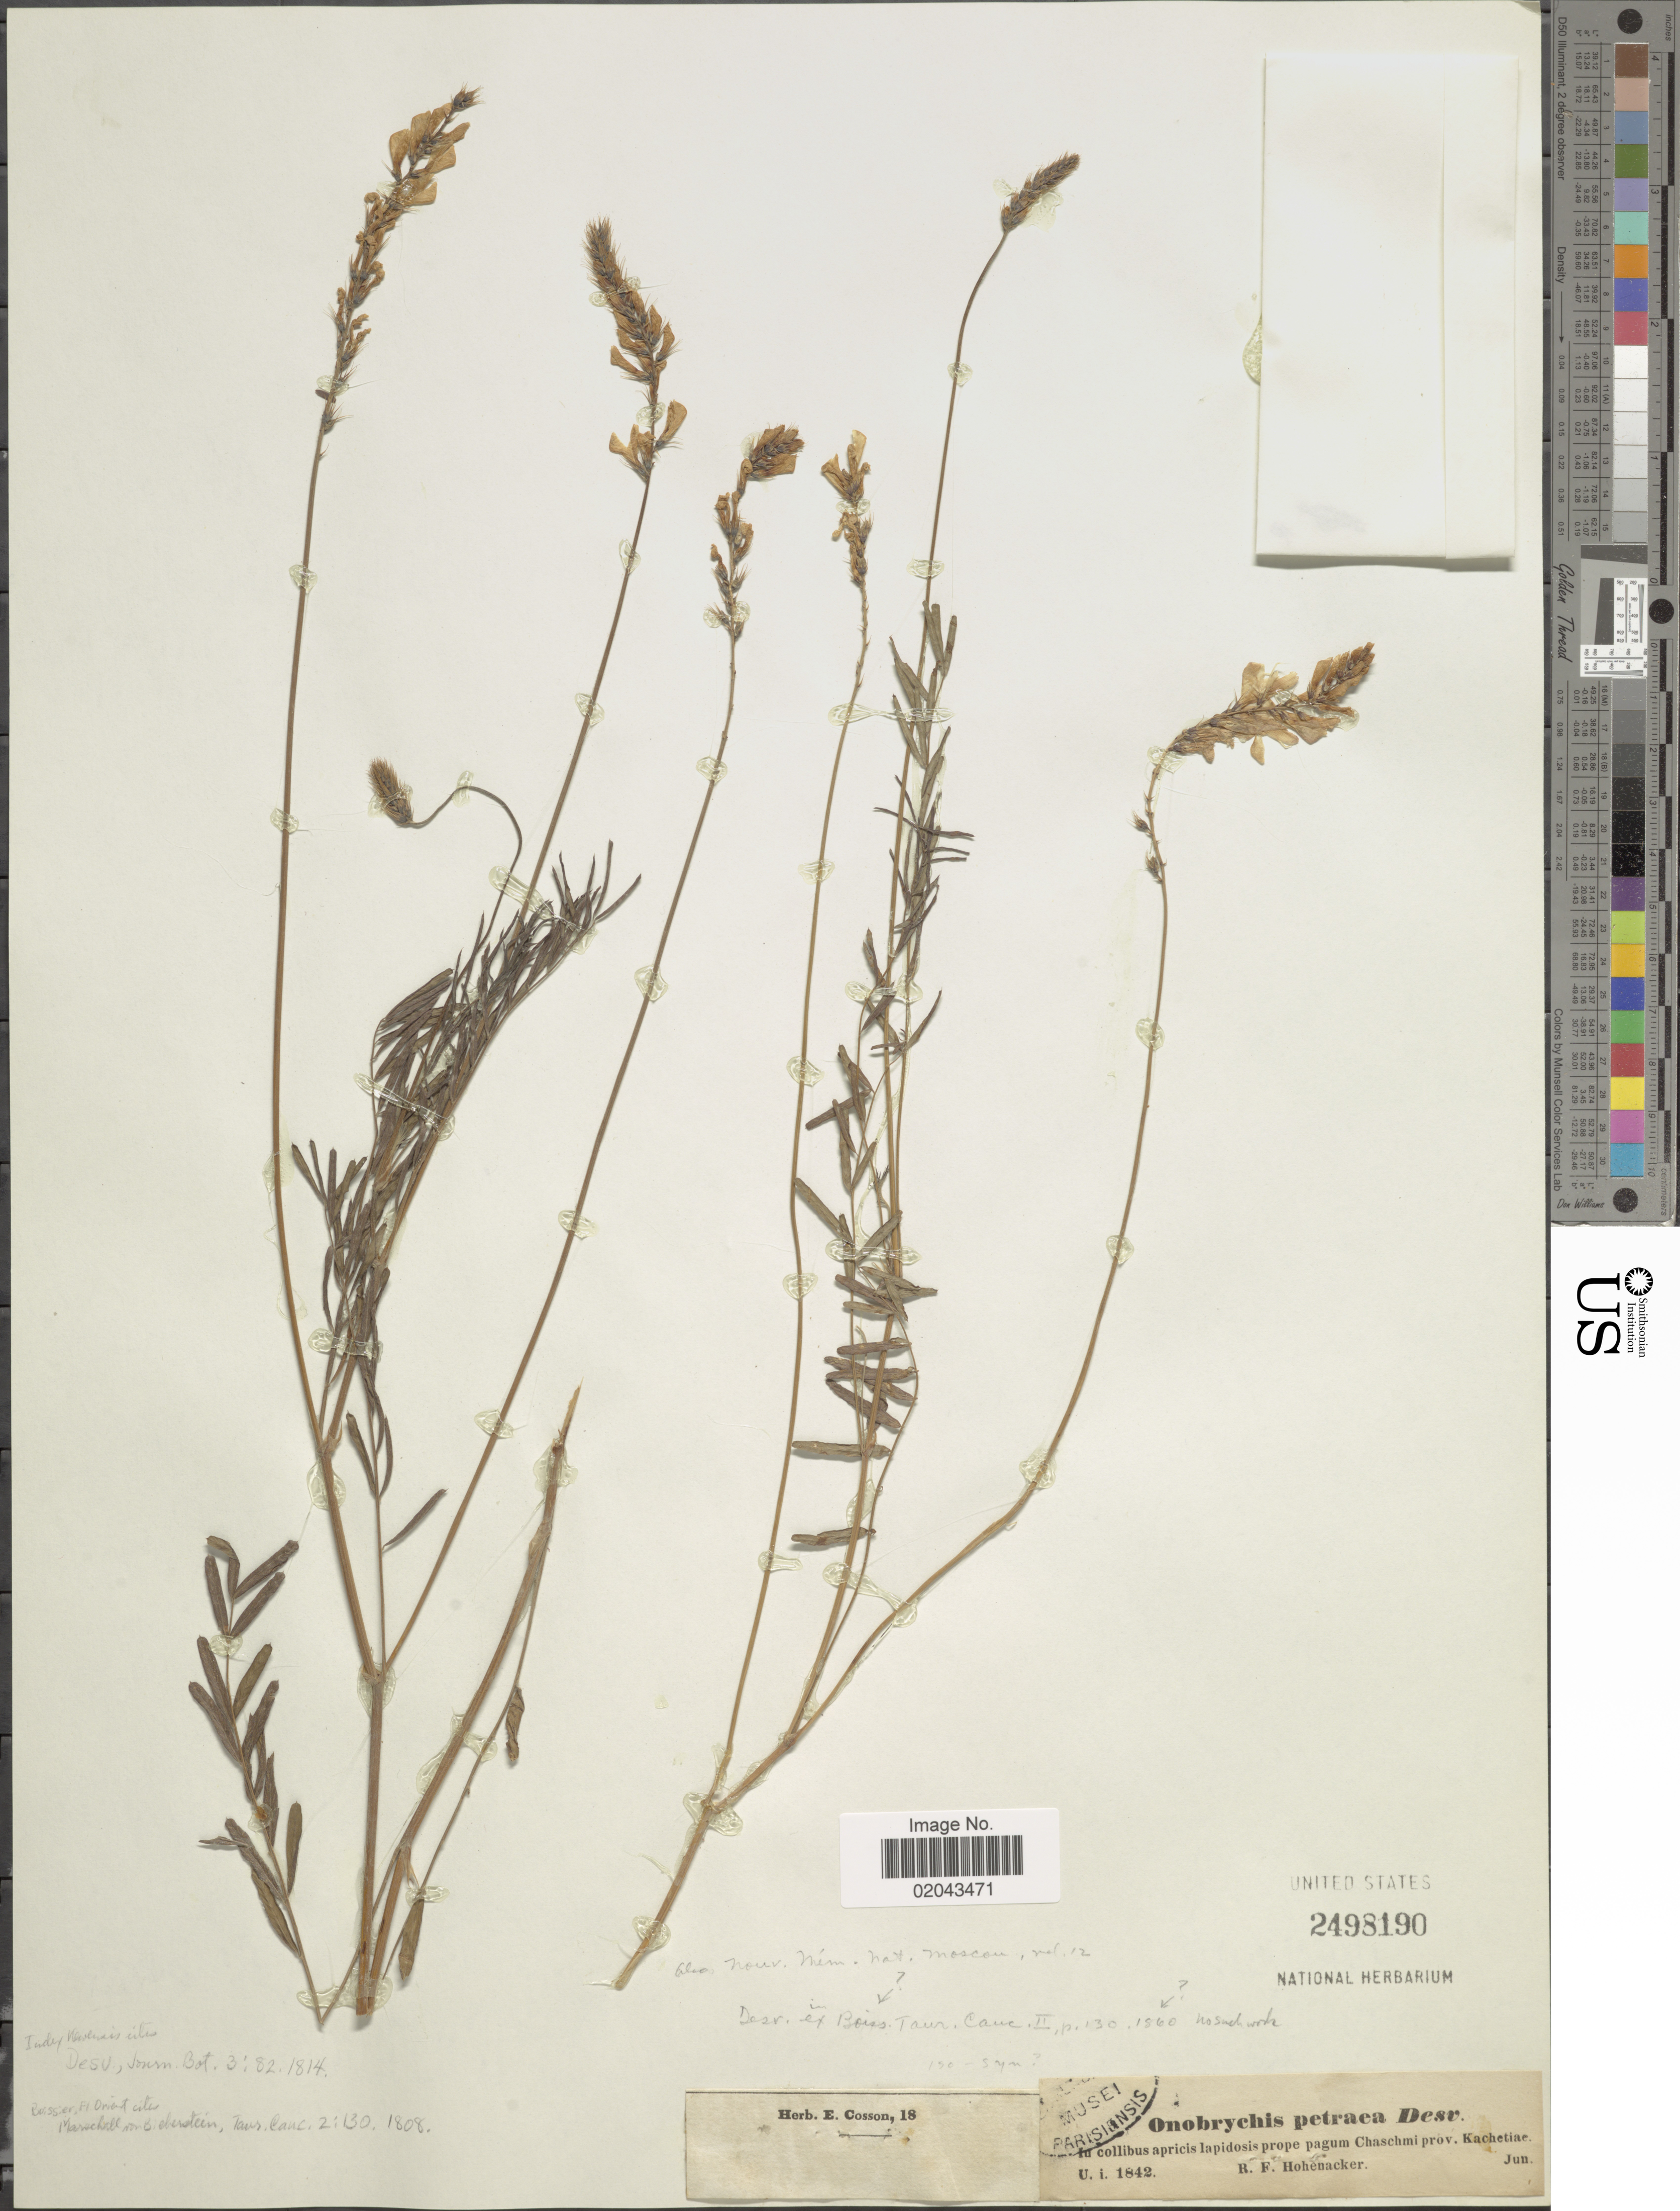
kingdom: Plantae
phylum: Tracheophyta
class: Magnoliopsida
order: Fabales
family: Fabaceae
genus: Onobrychis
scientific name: Onobrychis petraea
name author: (Willd.) Fisch.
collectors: R. F. Hohenacker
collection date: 1842-06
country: Georgia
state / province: Kakheti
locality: In collibvus apricis lapidosis prope pagum Chaschmi prov. Kacheriae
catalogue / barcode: US 2498190